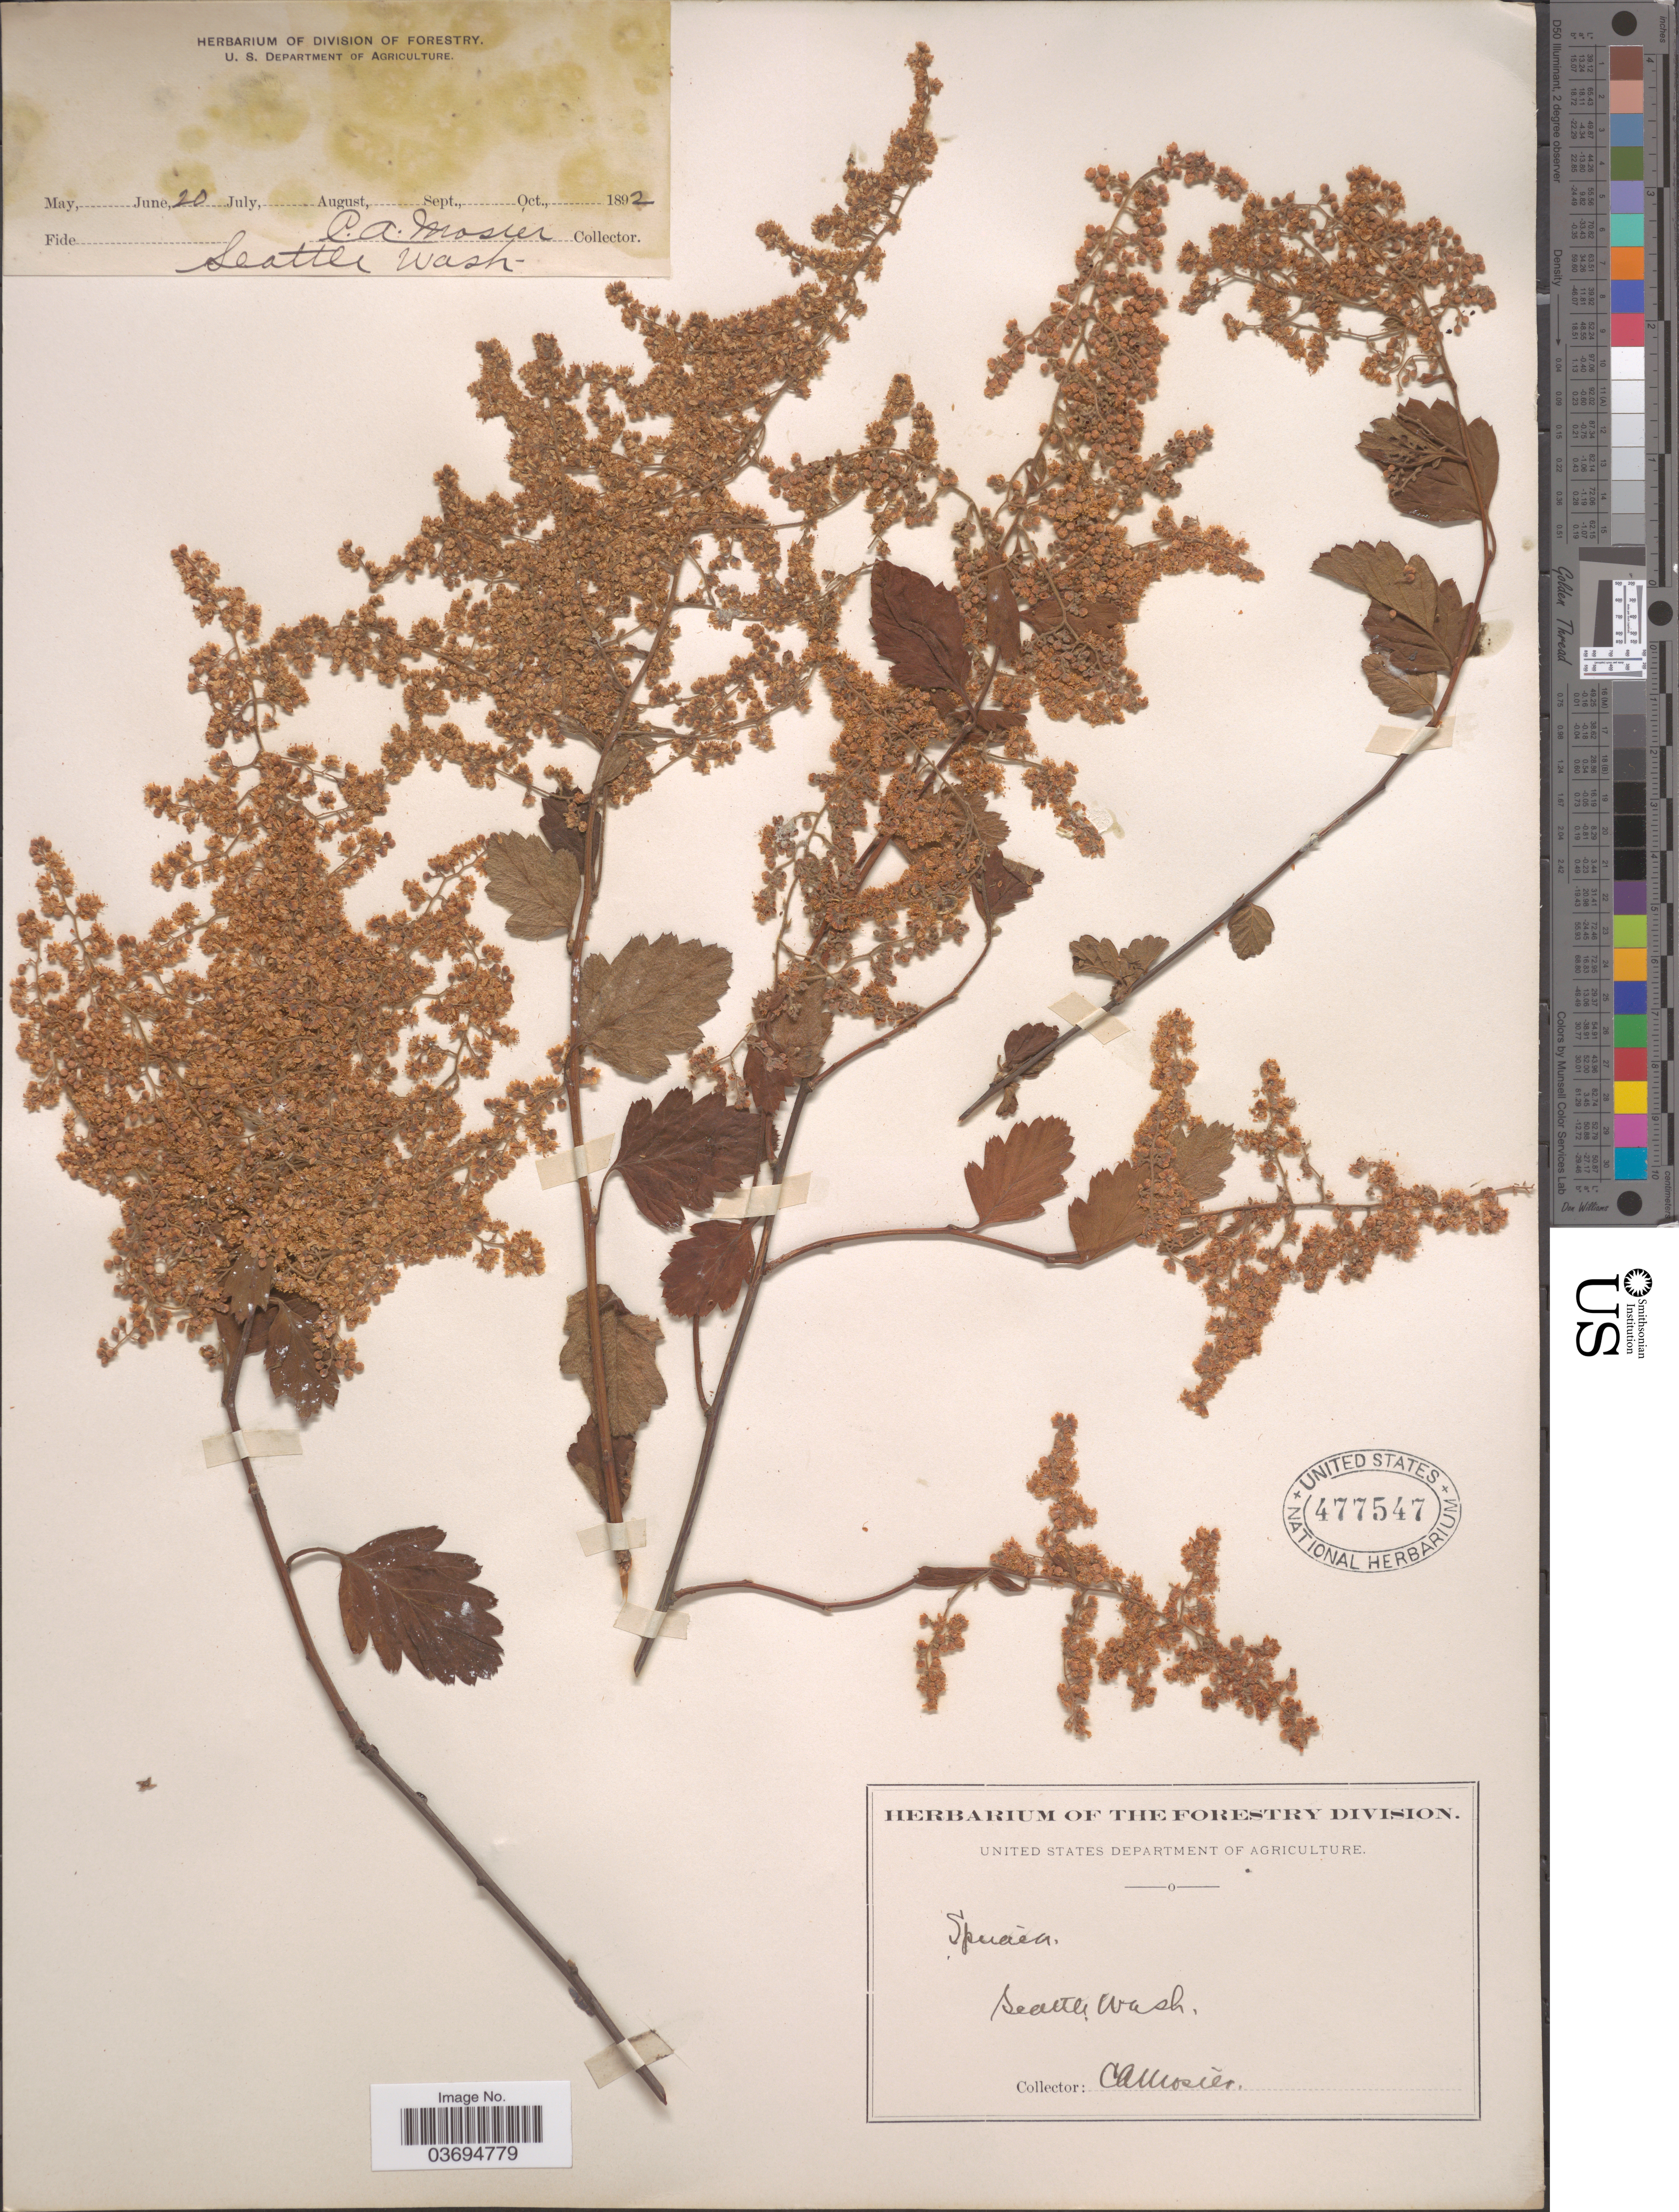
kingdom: Plantae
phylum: Tracheophyta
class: Magnoliopsida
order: Rosales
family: Rosaceae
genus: Holodiscus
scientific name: Holodiscus discolor var. discolor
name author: (Pursh) Maxim.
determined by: Strong, Mark T., (BOT), Smithsonian Institution - National Museum of Natural History (UNITED STATES)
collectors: C. A. Mosier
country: United States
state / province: Washington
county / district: King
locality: Seattle.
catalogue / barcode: US 477547